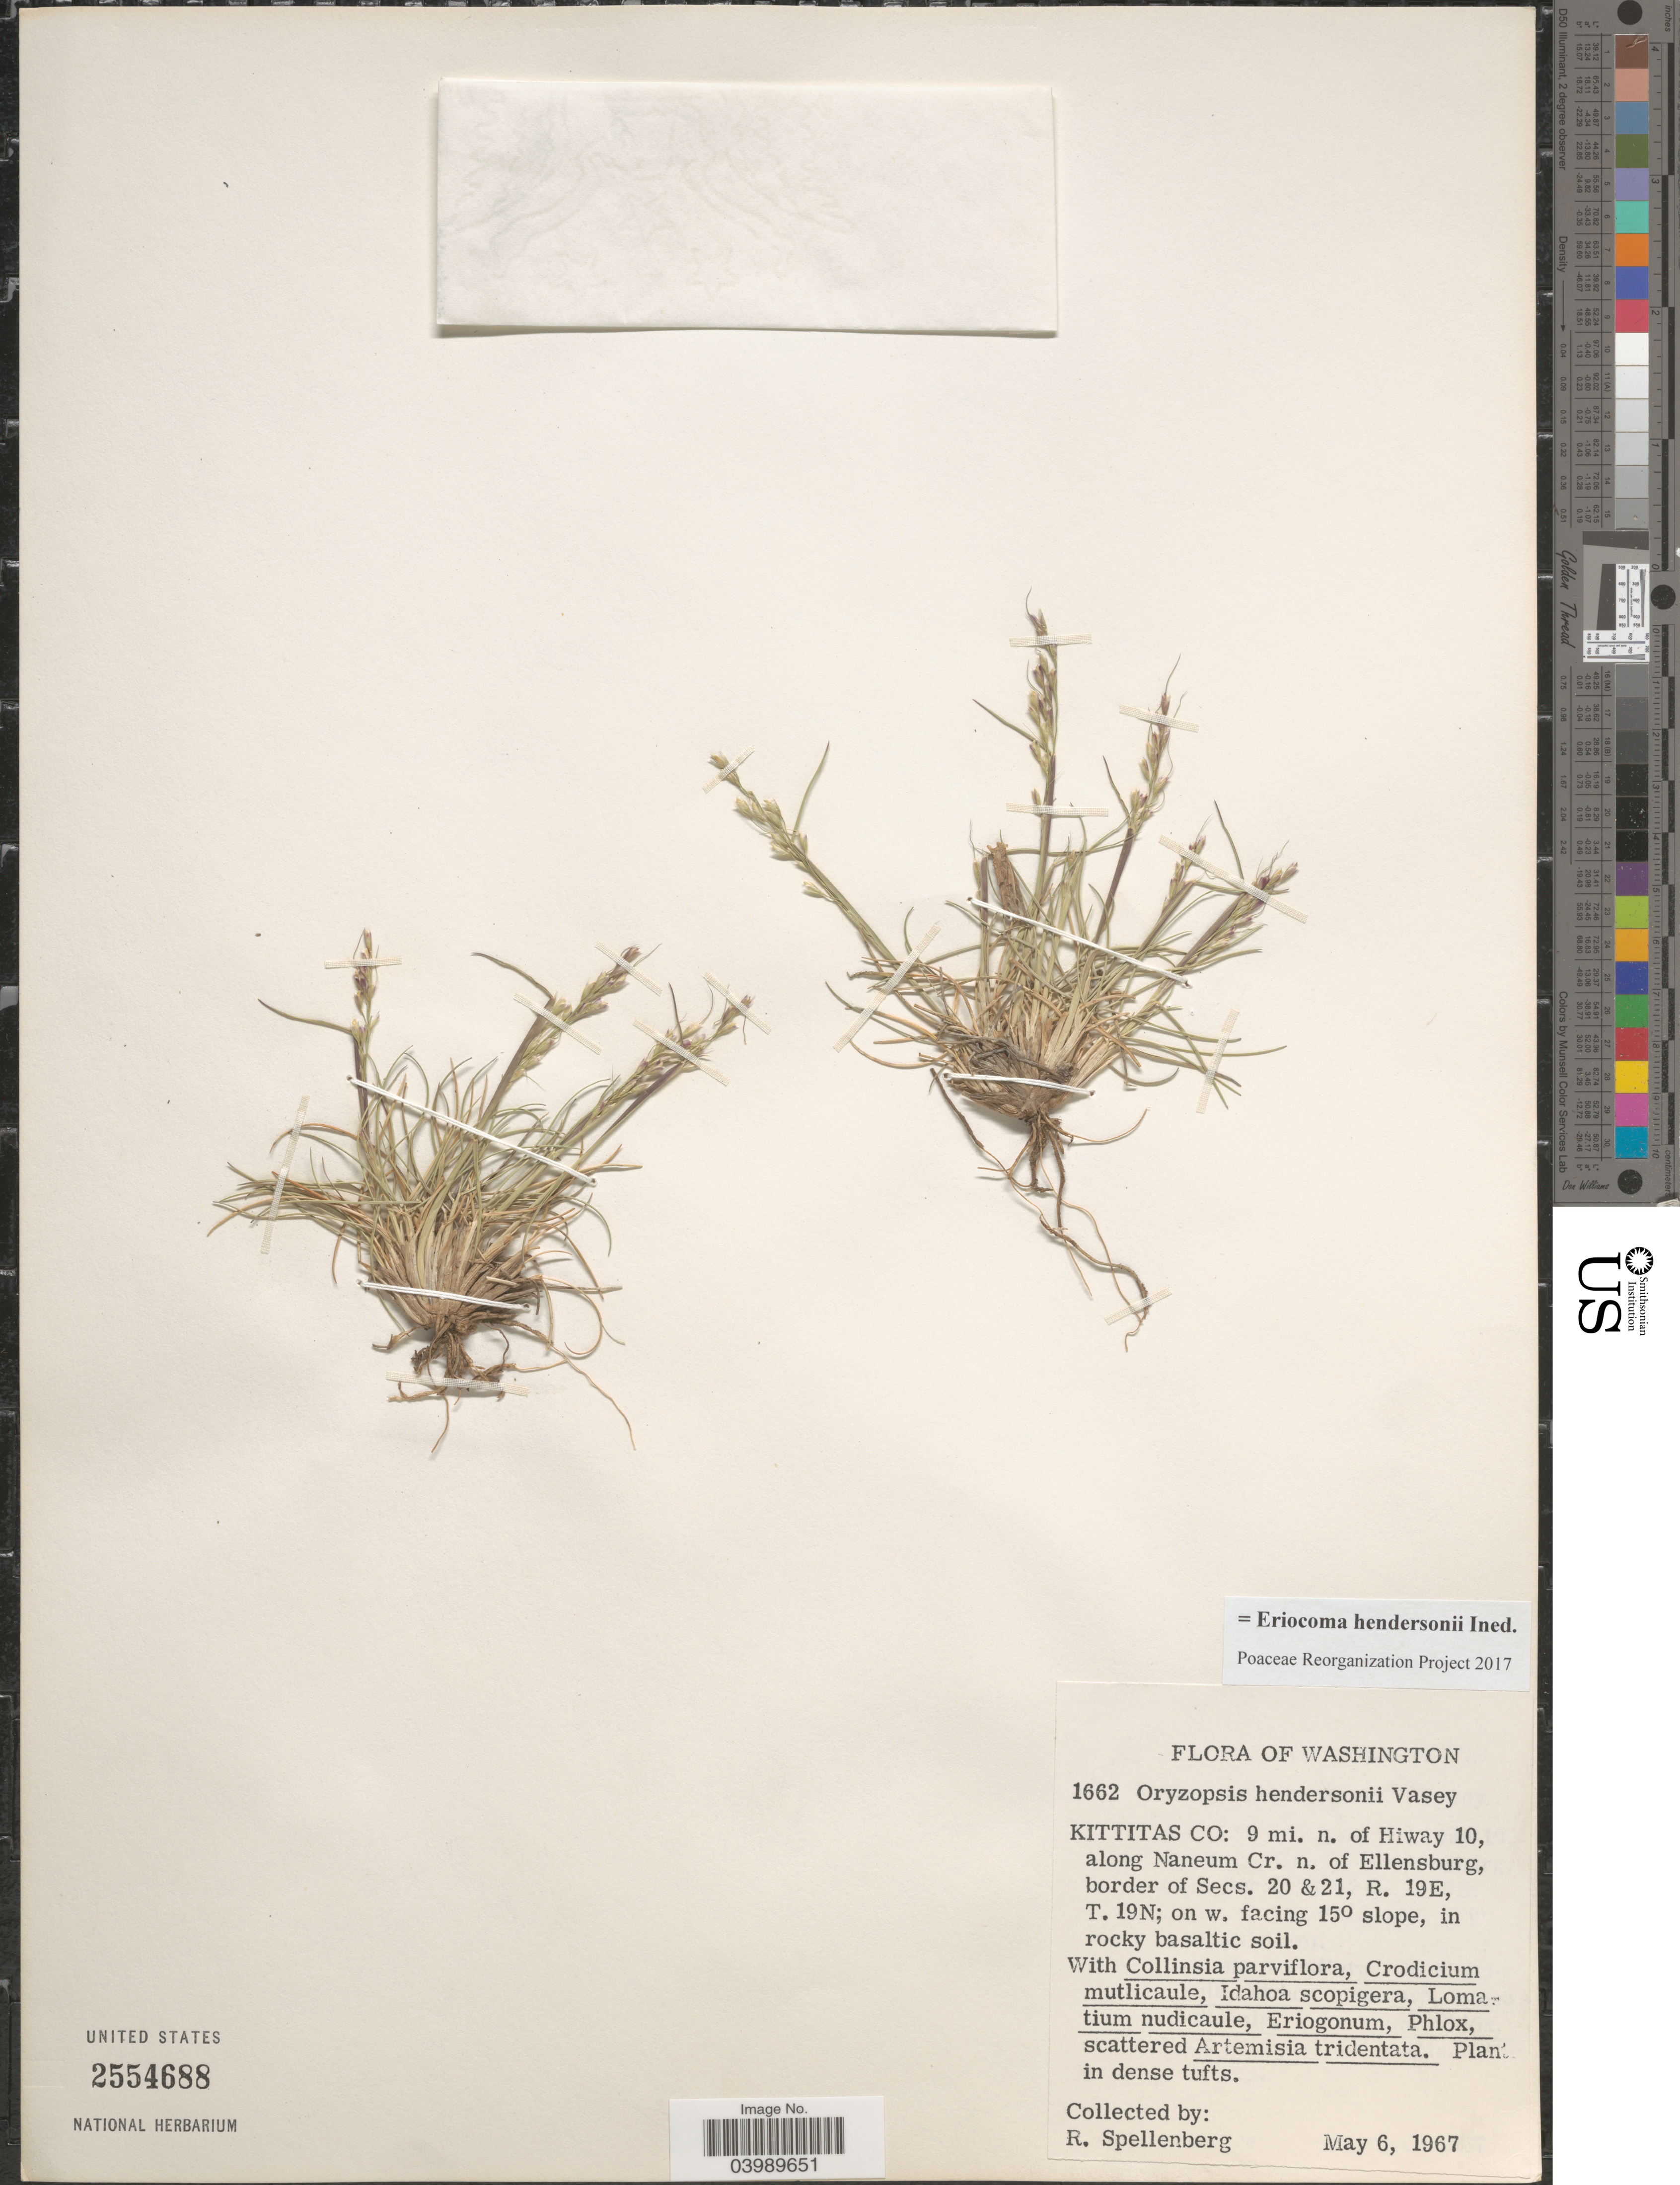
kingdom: Plantae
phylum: Tracheophyta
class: Liliopsida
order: Poales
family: Poaceae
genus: Eriocoma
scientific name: Eriocoma hendersonii ined.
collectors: R. Spellenberg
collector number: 1662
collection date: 1967-05-06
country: United States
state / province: Washington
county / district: Kittitas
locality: Kittitas Co: 9 mi. n. of Hiway 10, along Naneum Cr. n. of Ellensburg, border of Secs. 20 & 21, R. 19E, T.19N; on w. facing 15° slope, in rocky basaltic soil.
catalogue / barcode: US 2554688